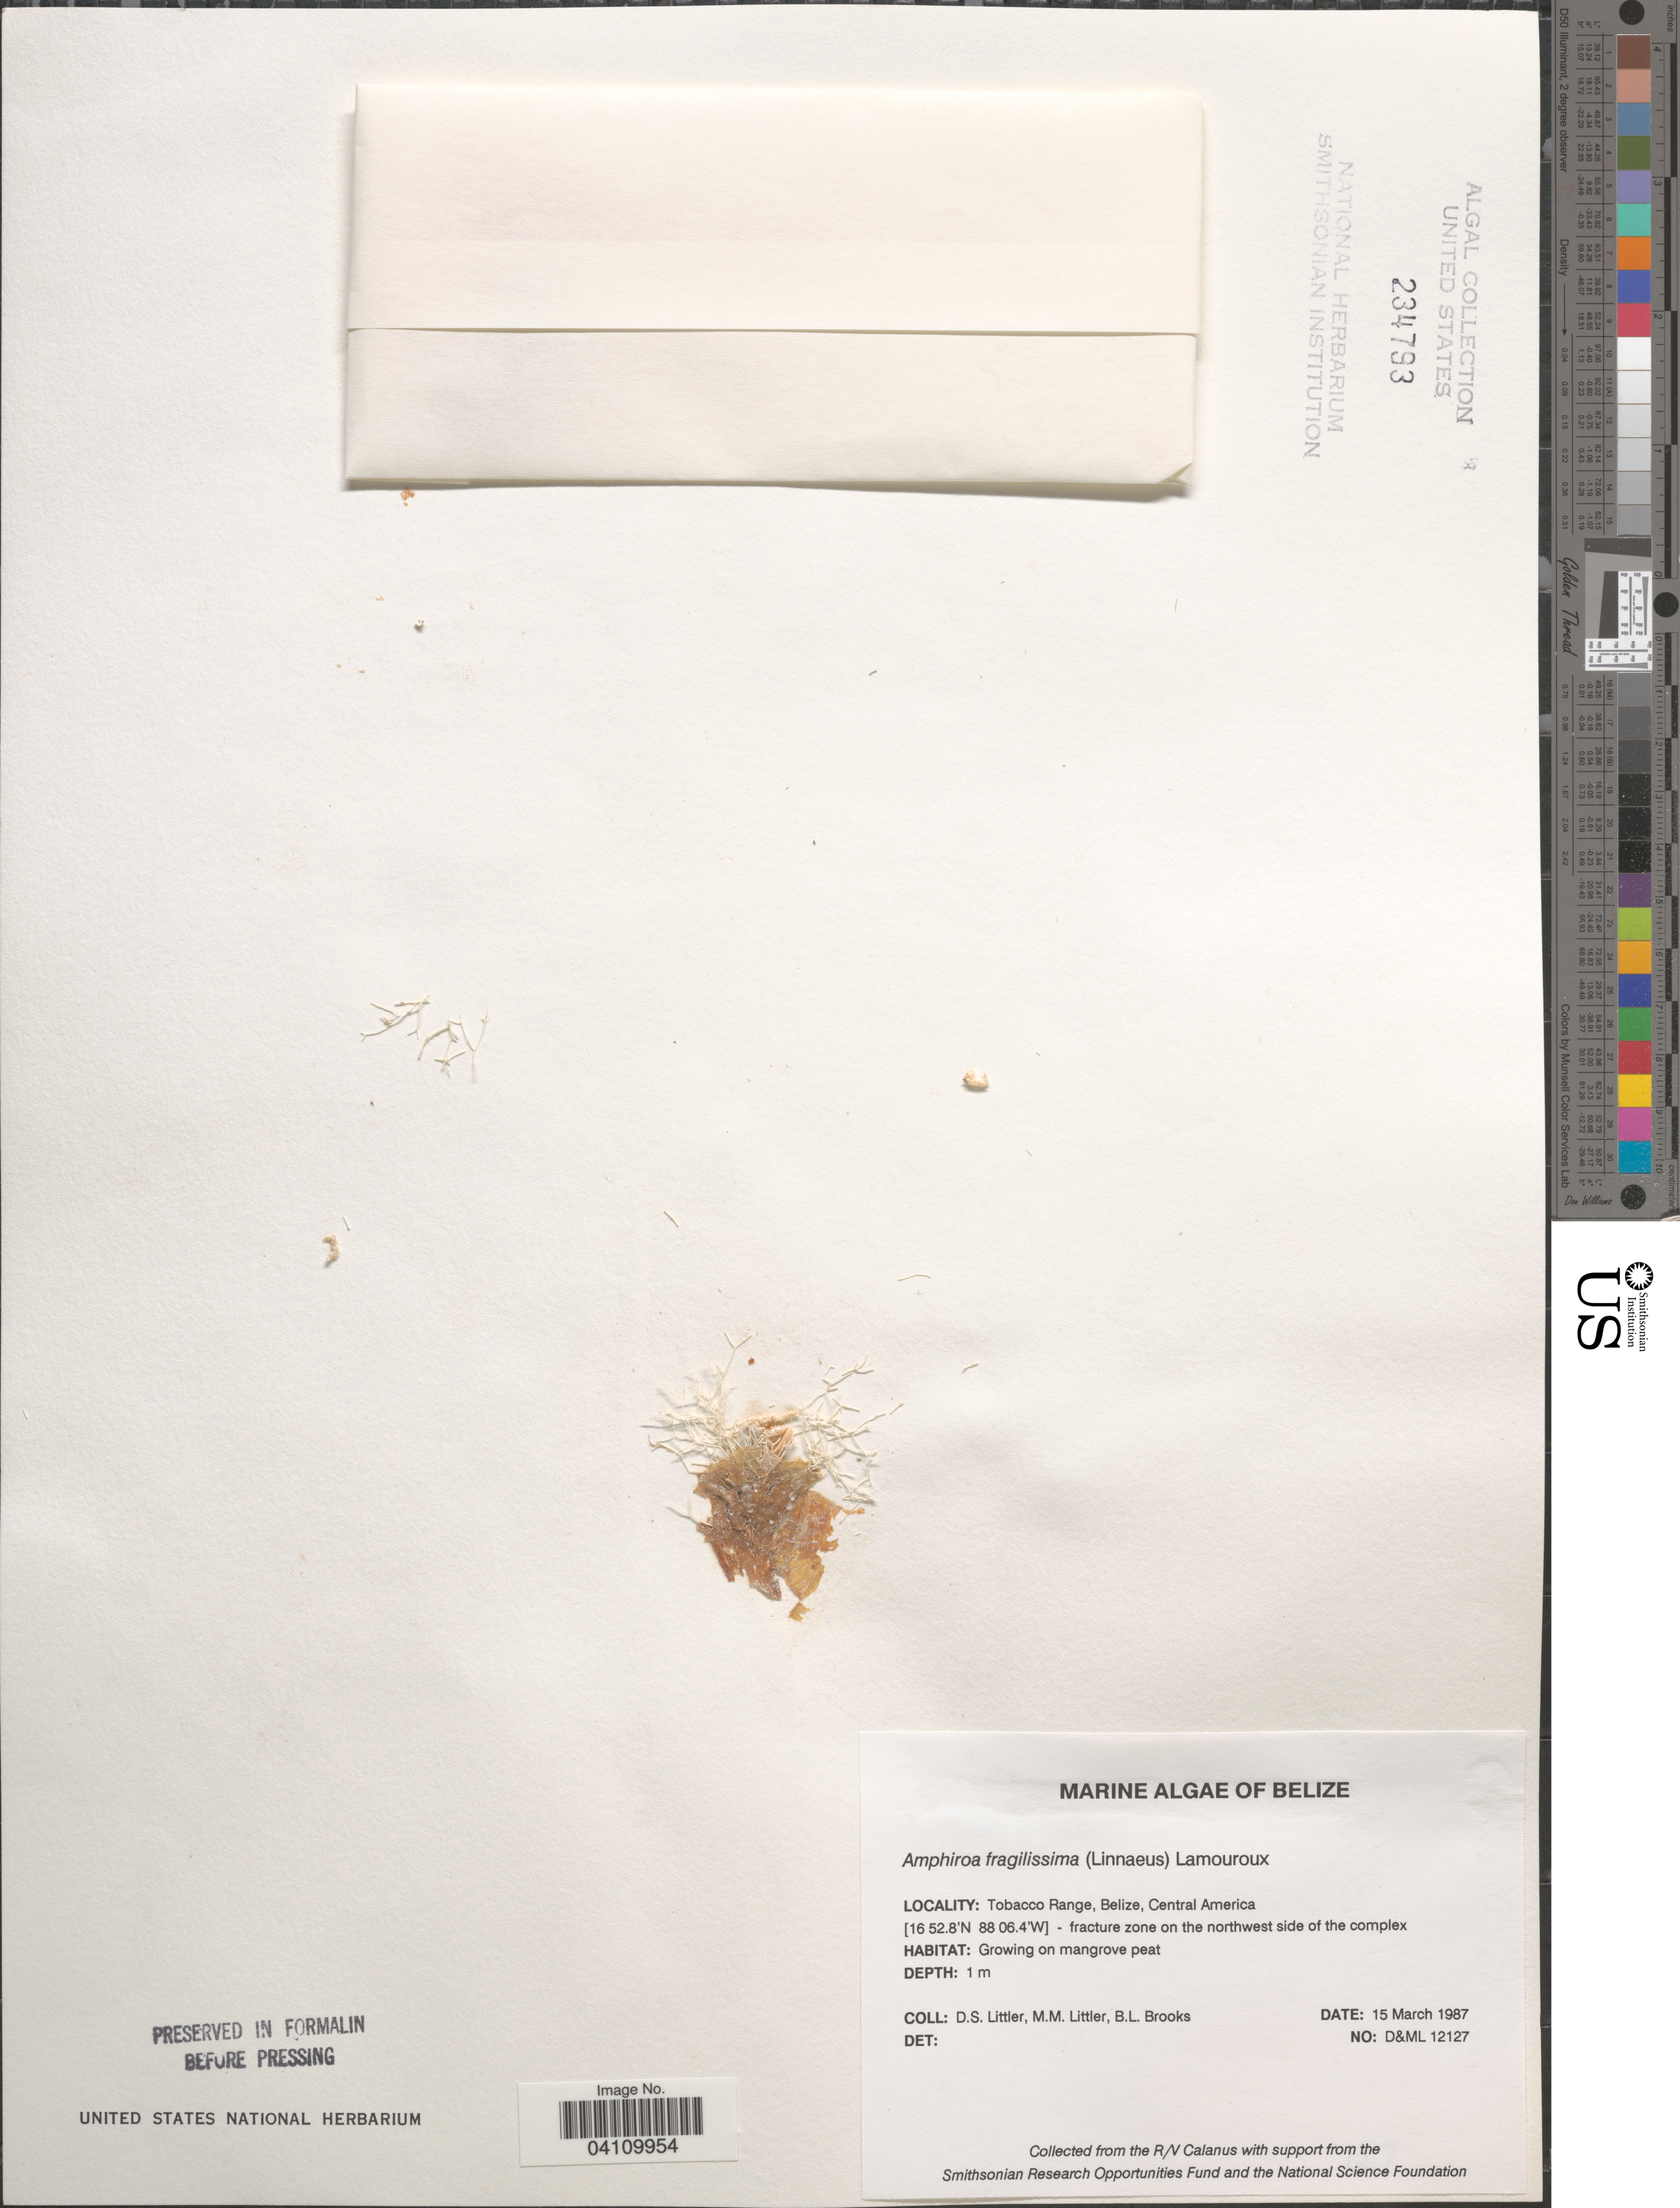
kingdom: Plantae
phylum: Rhodophyta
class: Florideophyceae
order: Corallinales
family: Lithophyllaceae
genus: Amphiroa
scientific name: Amphiroa fragilissima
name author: (L.) J.V.Lamouroux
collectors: D. S. Littler & B. Brooks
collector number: D&ML 12127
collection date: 1987-03-15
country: Belize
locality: Tobacco Range. Fracture zone on the northwest side of the complex.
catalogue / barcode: US 234793